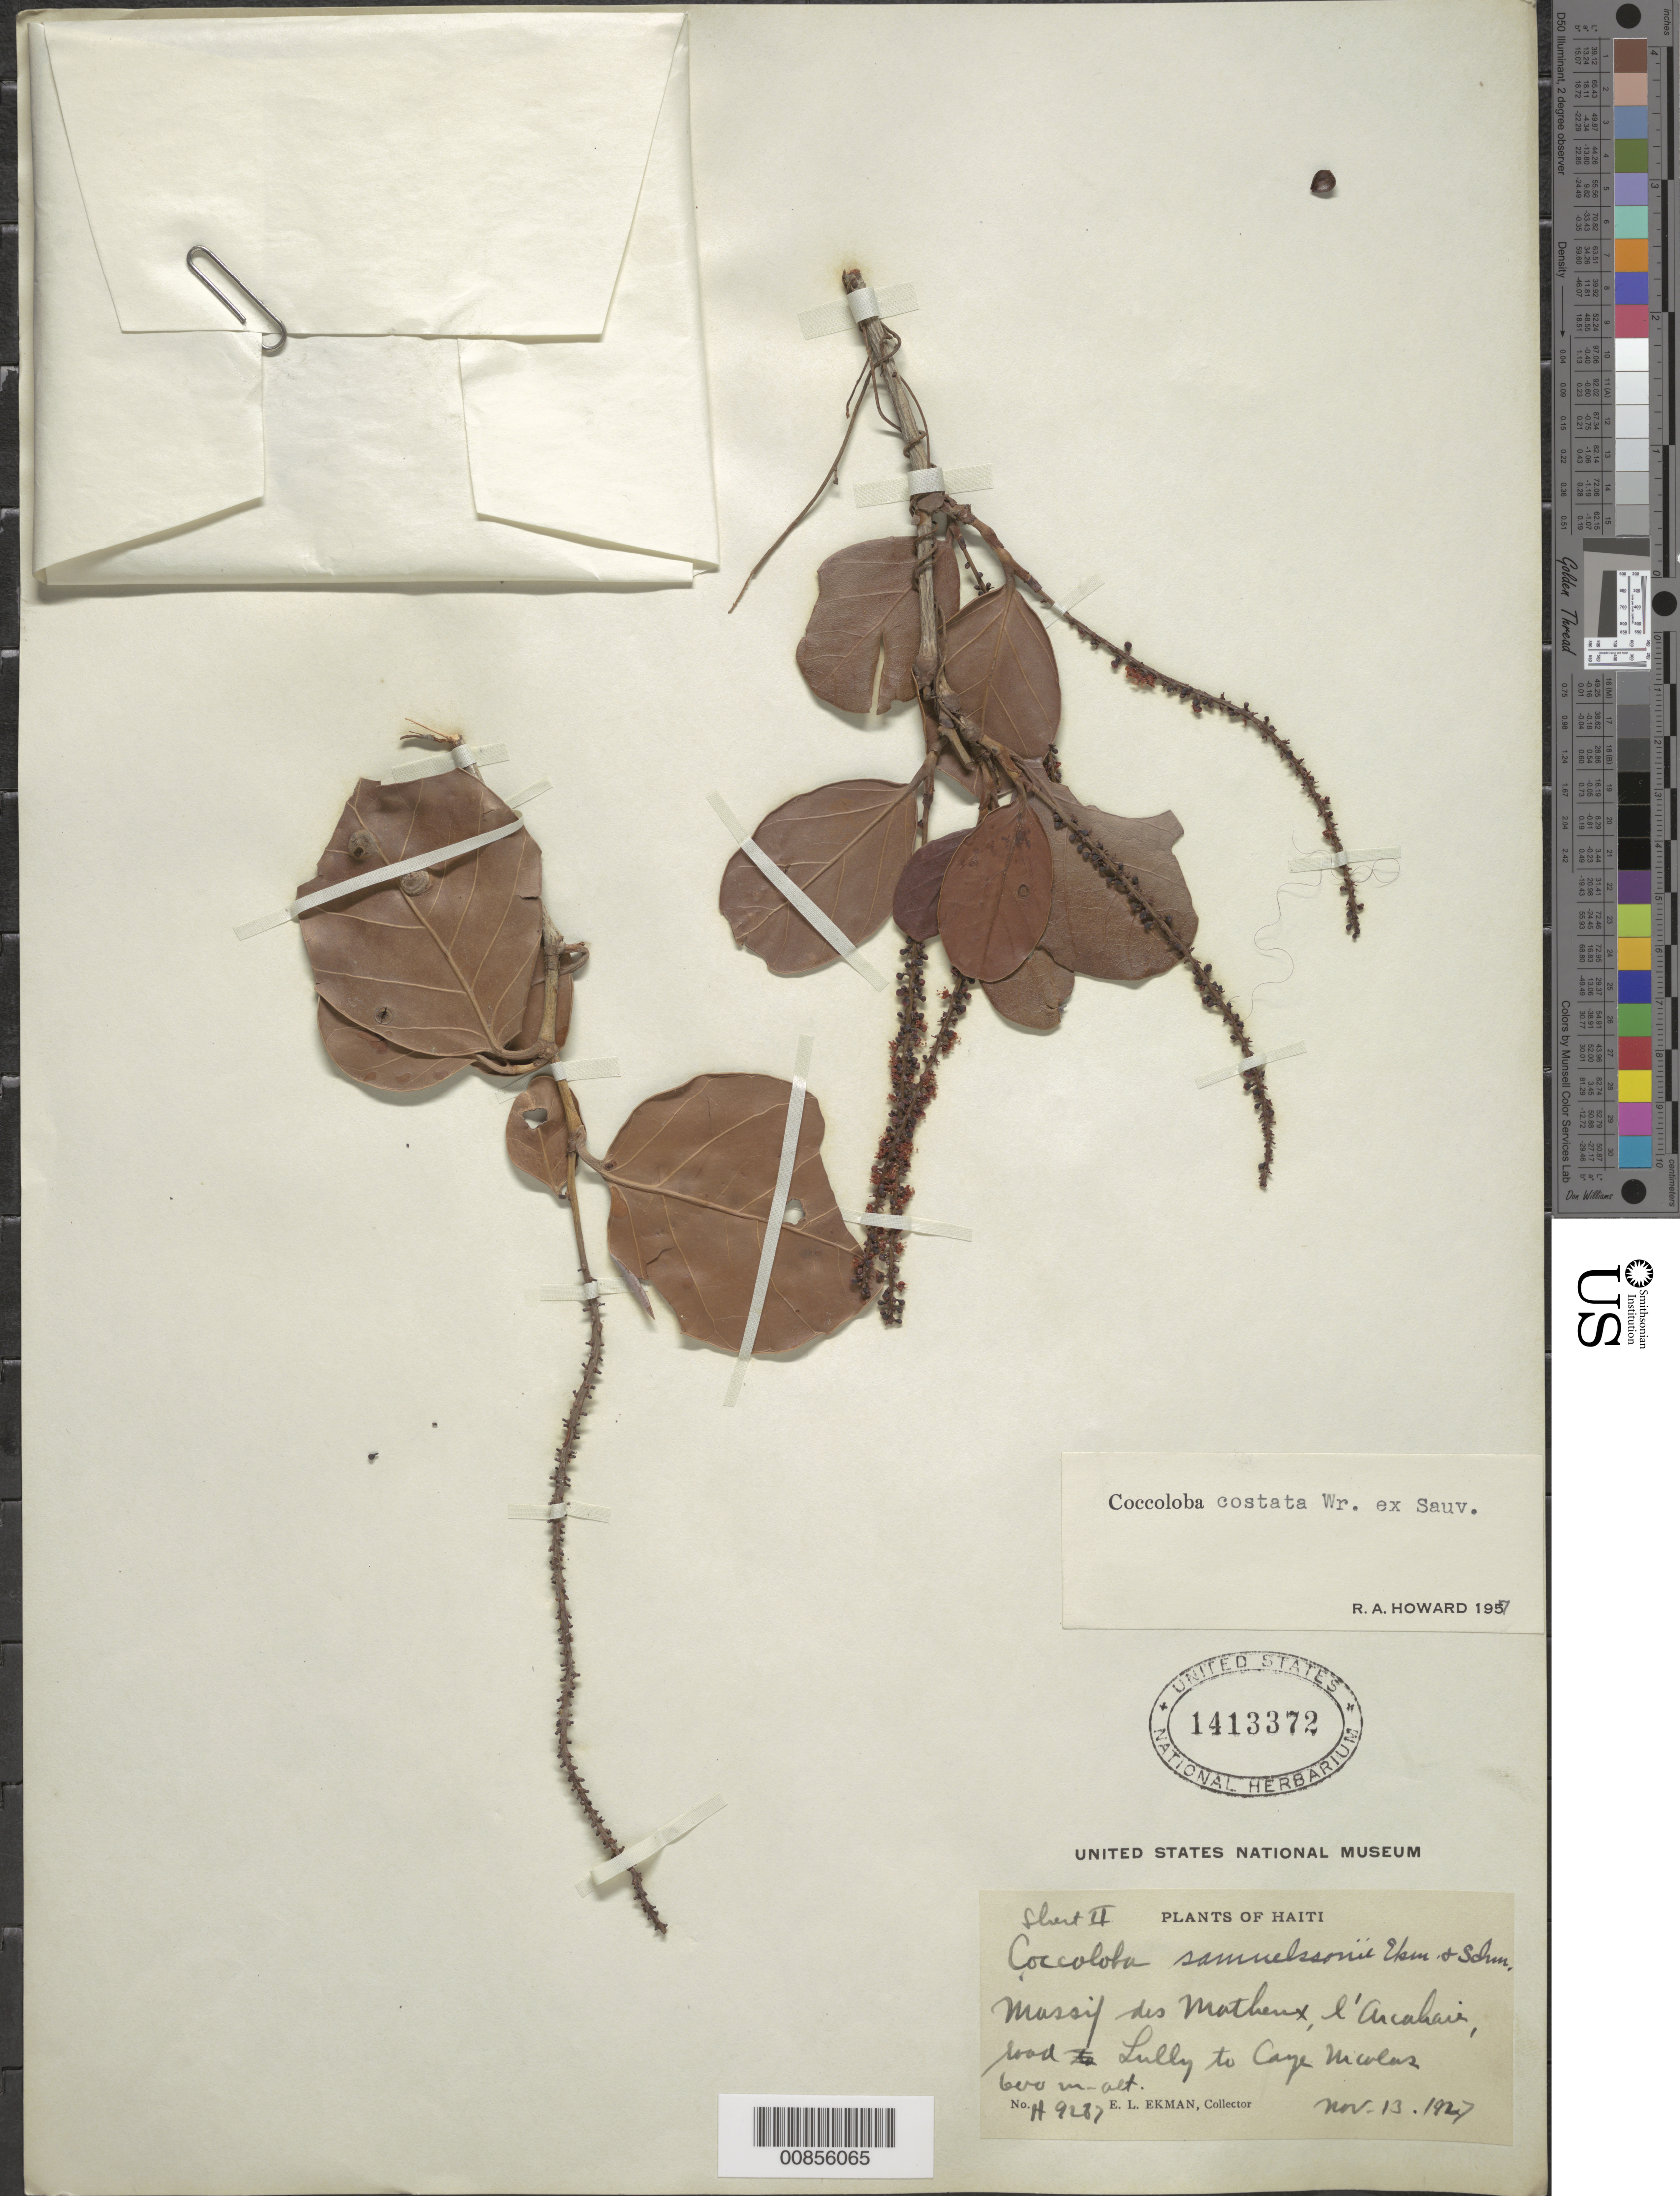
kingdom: Plantae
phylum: Tracheophyta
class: Magnoliopsida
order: Caryophyllales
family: Polygonaceae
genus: Coccoloba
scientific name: Coccoloba costata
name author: C. Wright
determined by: Howard, R. A.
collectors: E. L. Ekman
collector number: H 9287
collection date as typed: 13 Nov 1927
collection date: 1927-11-13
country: Haiti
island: Hispaniola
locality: Massif des Matheux, l'Arcahaie, road Lully to Caye-Nicolas.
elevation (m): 600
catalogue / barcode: US 1413372